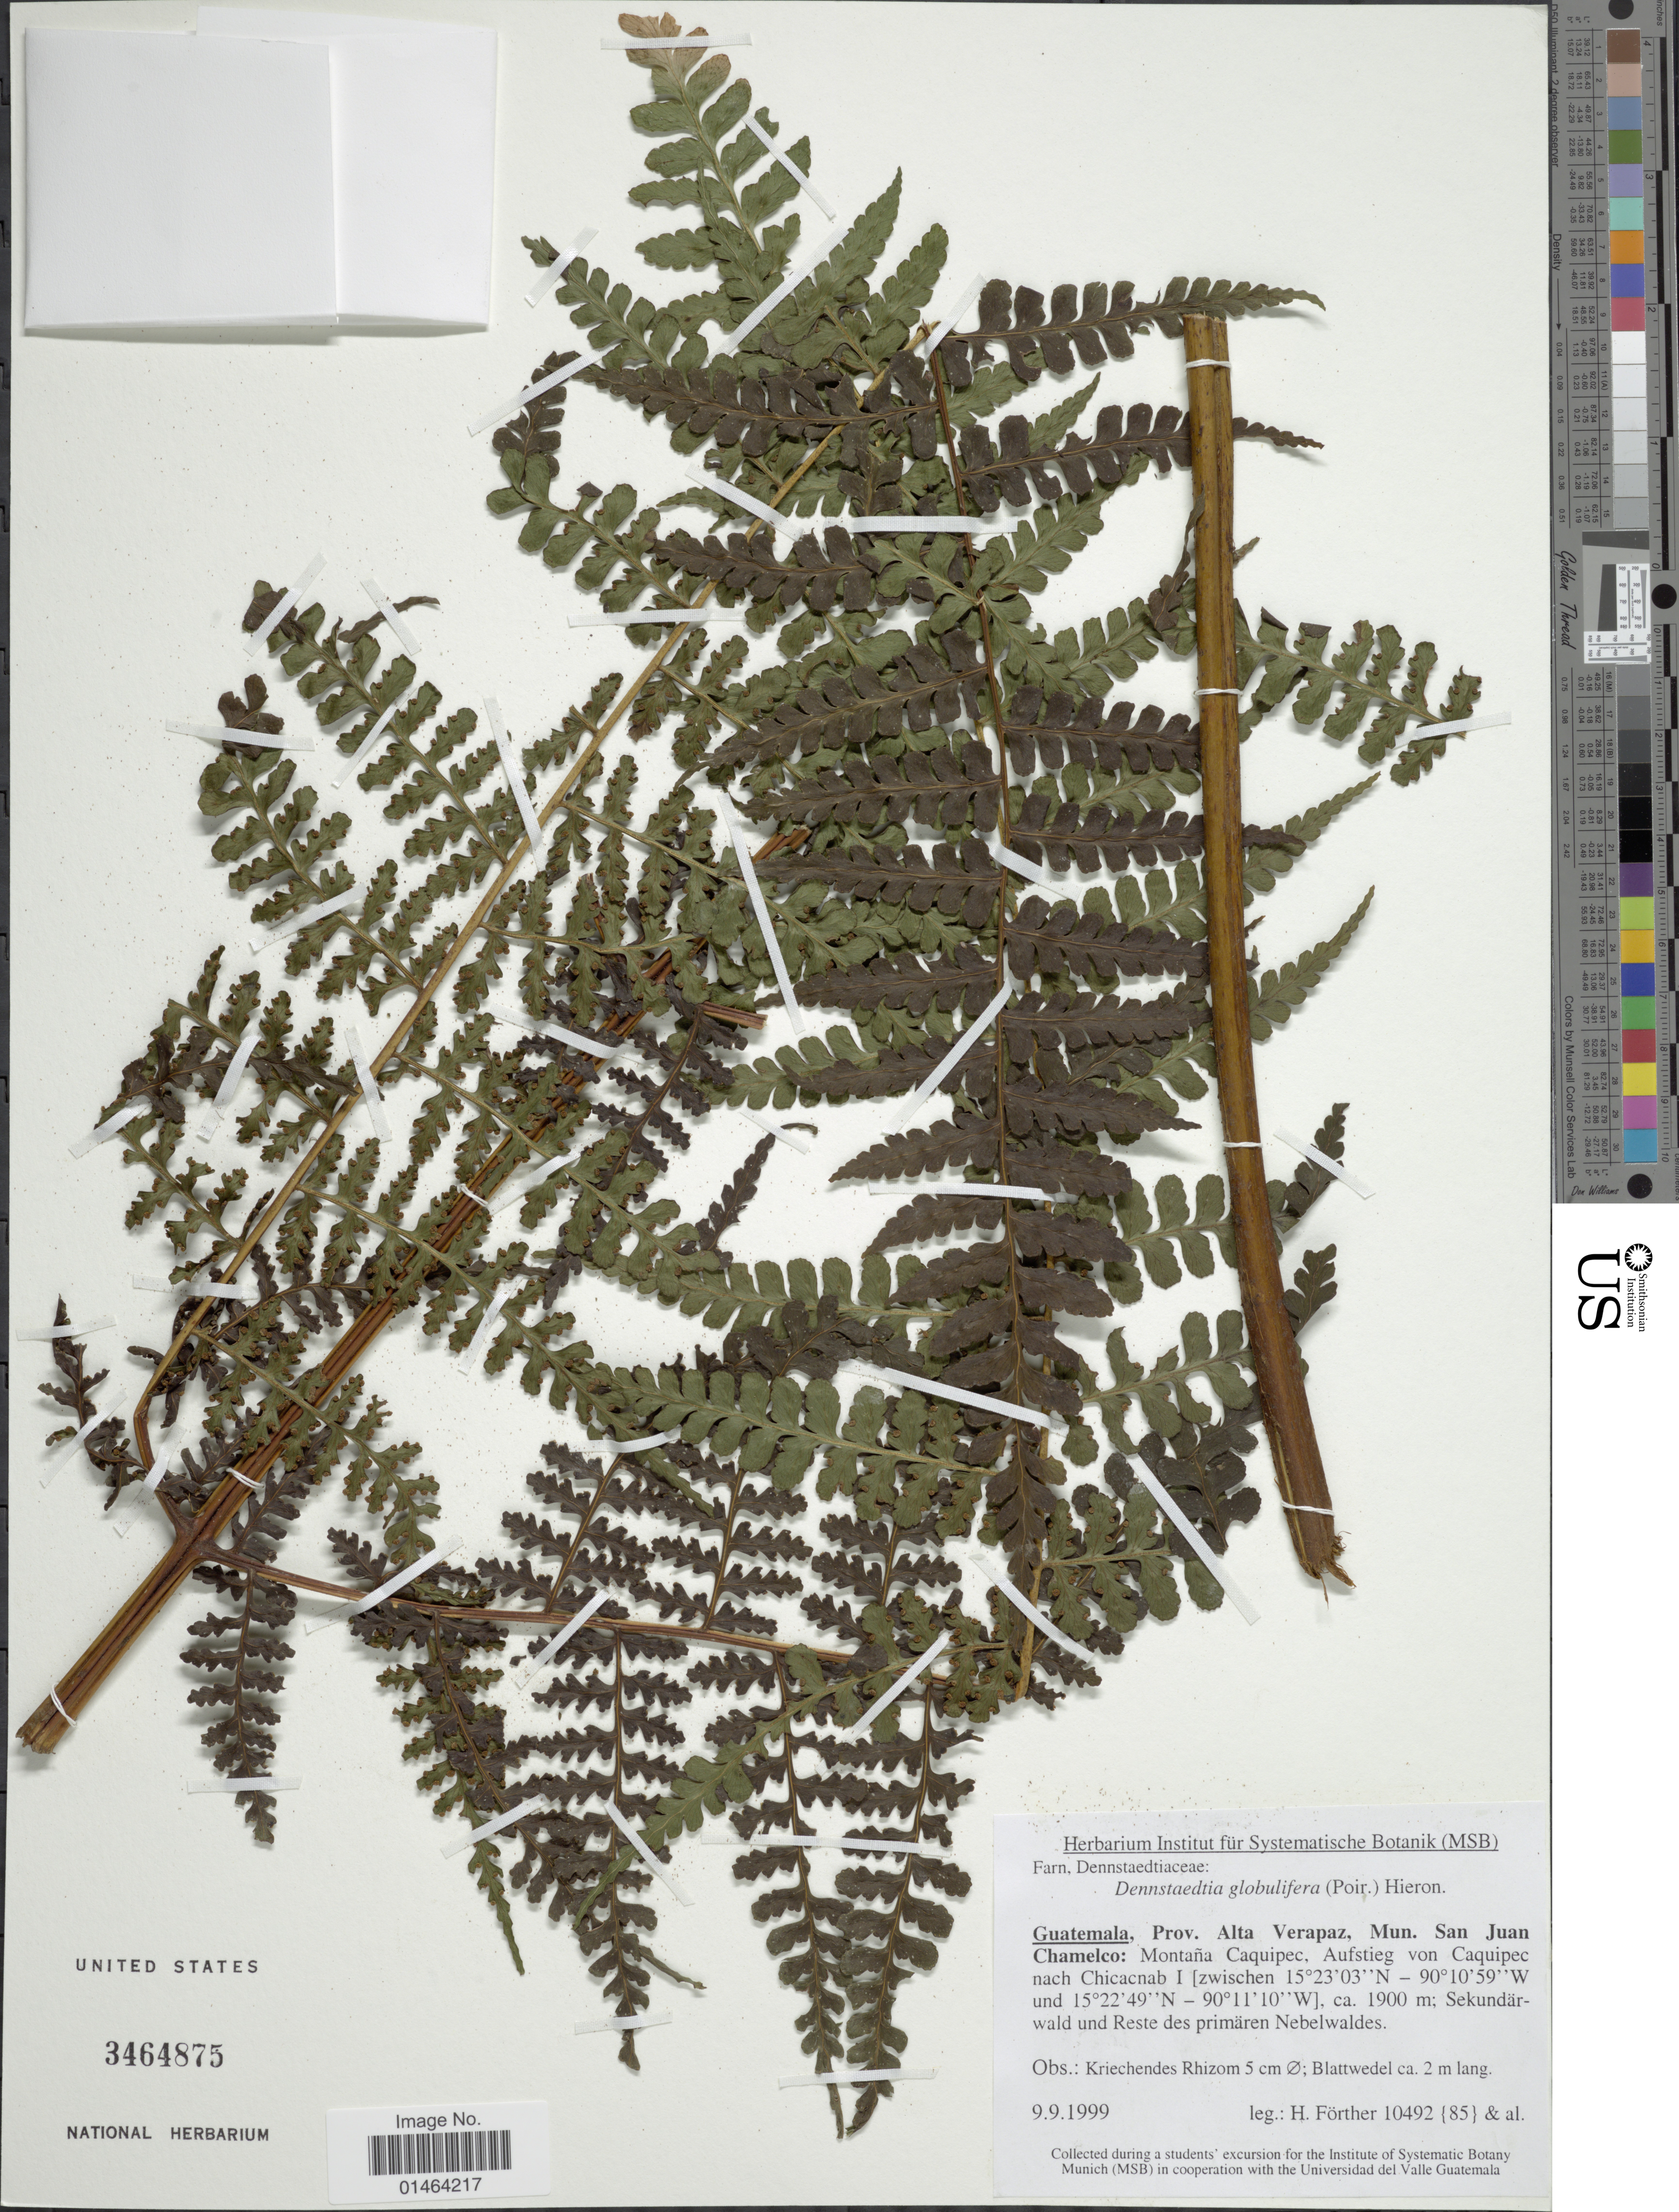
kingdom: Plantae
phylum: Tracheophyta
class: Polypodiopsida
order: Polypodiales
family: Dennstaedtiaceae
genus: Dennstaedtia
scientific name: Dennstaedtia globulifera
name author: (Poir.) Hieron.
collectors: H. Förther & et al.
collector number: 10492 {85}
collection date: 1999-09-09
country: Guatemala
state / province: Alta Verapaz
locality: Mun. San Juan Chamelco: Montaña Caquipec, Aufstieg von Caquipec nach Chicacnab I, Sekundärwald und Reste des primären Nebelwaldes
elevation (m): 1900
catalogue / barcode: US 3464875